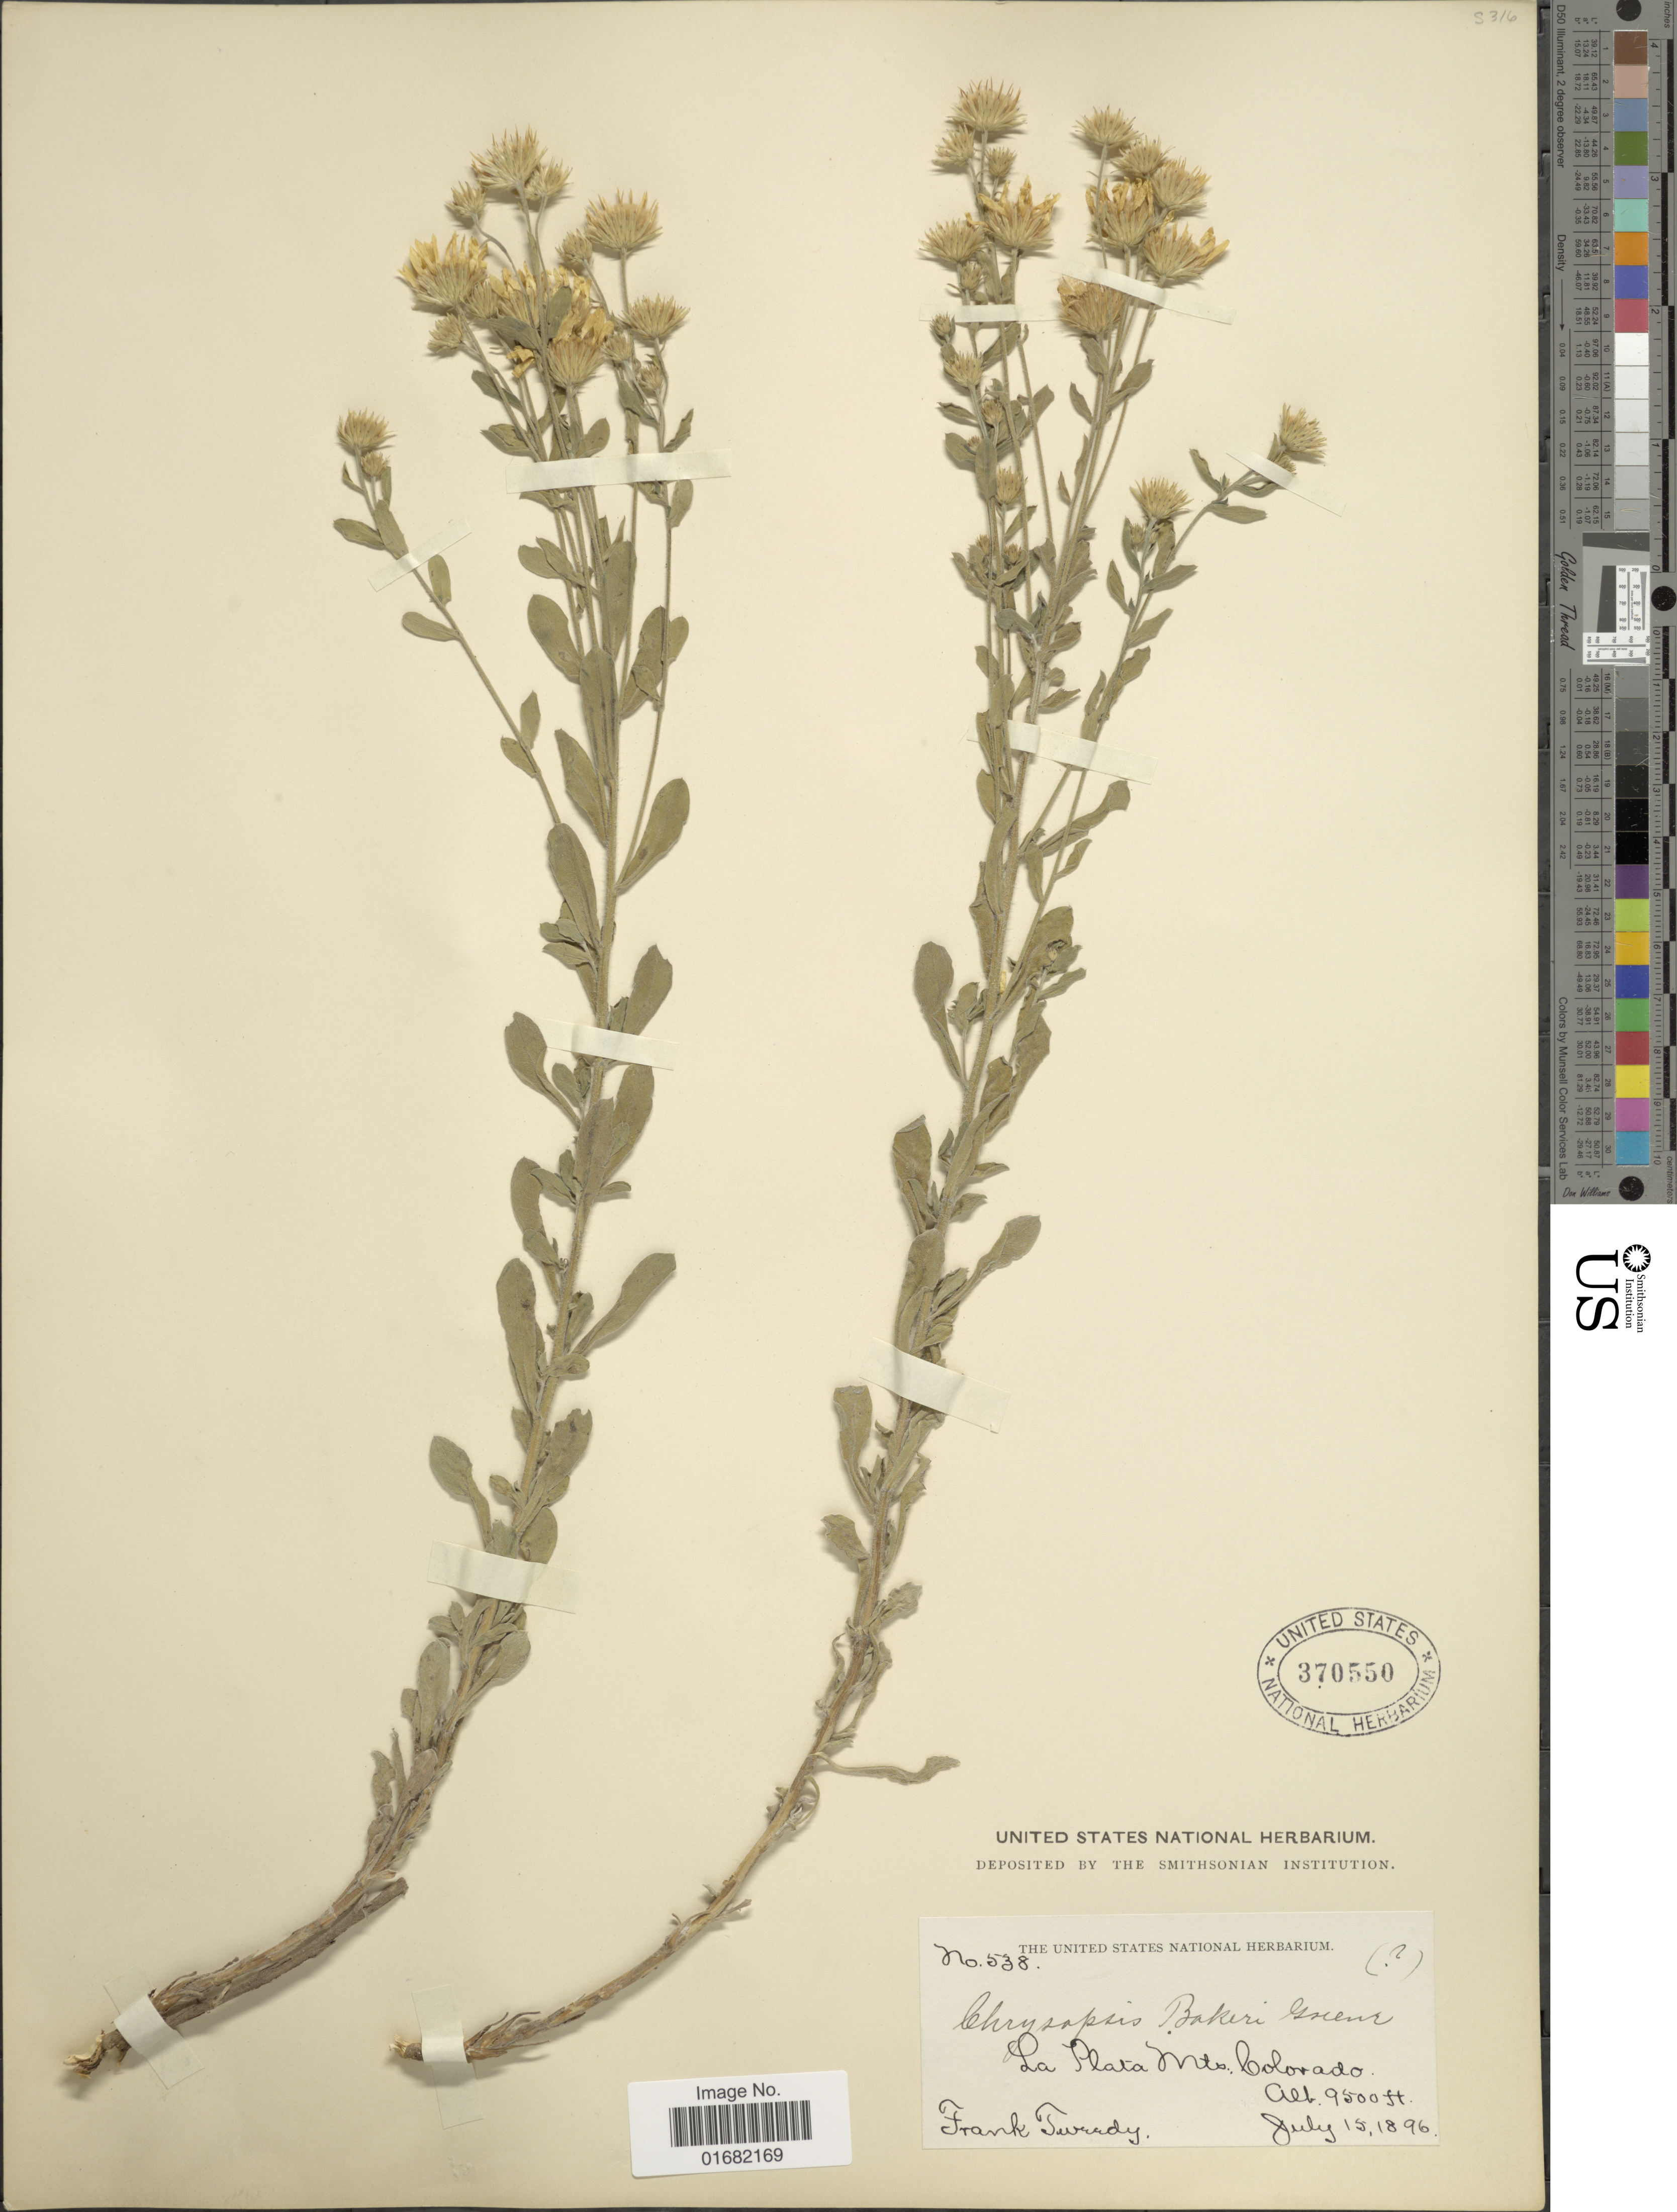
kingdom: Plantae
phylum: Tracheophyta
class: Magnoliopsida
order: Asterales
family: Asteraceae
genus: Heterotheca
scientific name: Heterotheca bakeri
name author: Greene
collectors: F. Tweedy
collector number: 538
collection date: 1896-07-15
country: United States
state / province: Colorado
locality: La Plata Mts.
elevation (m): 2896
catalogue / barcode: US 370550